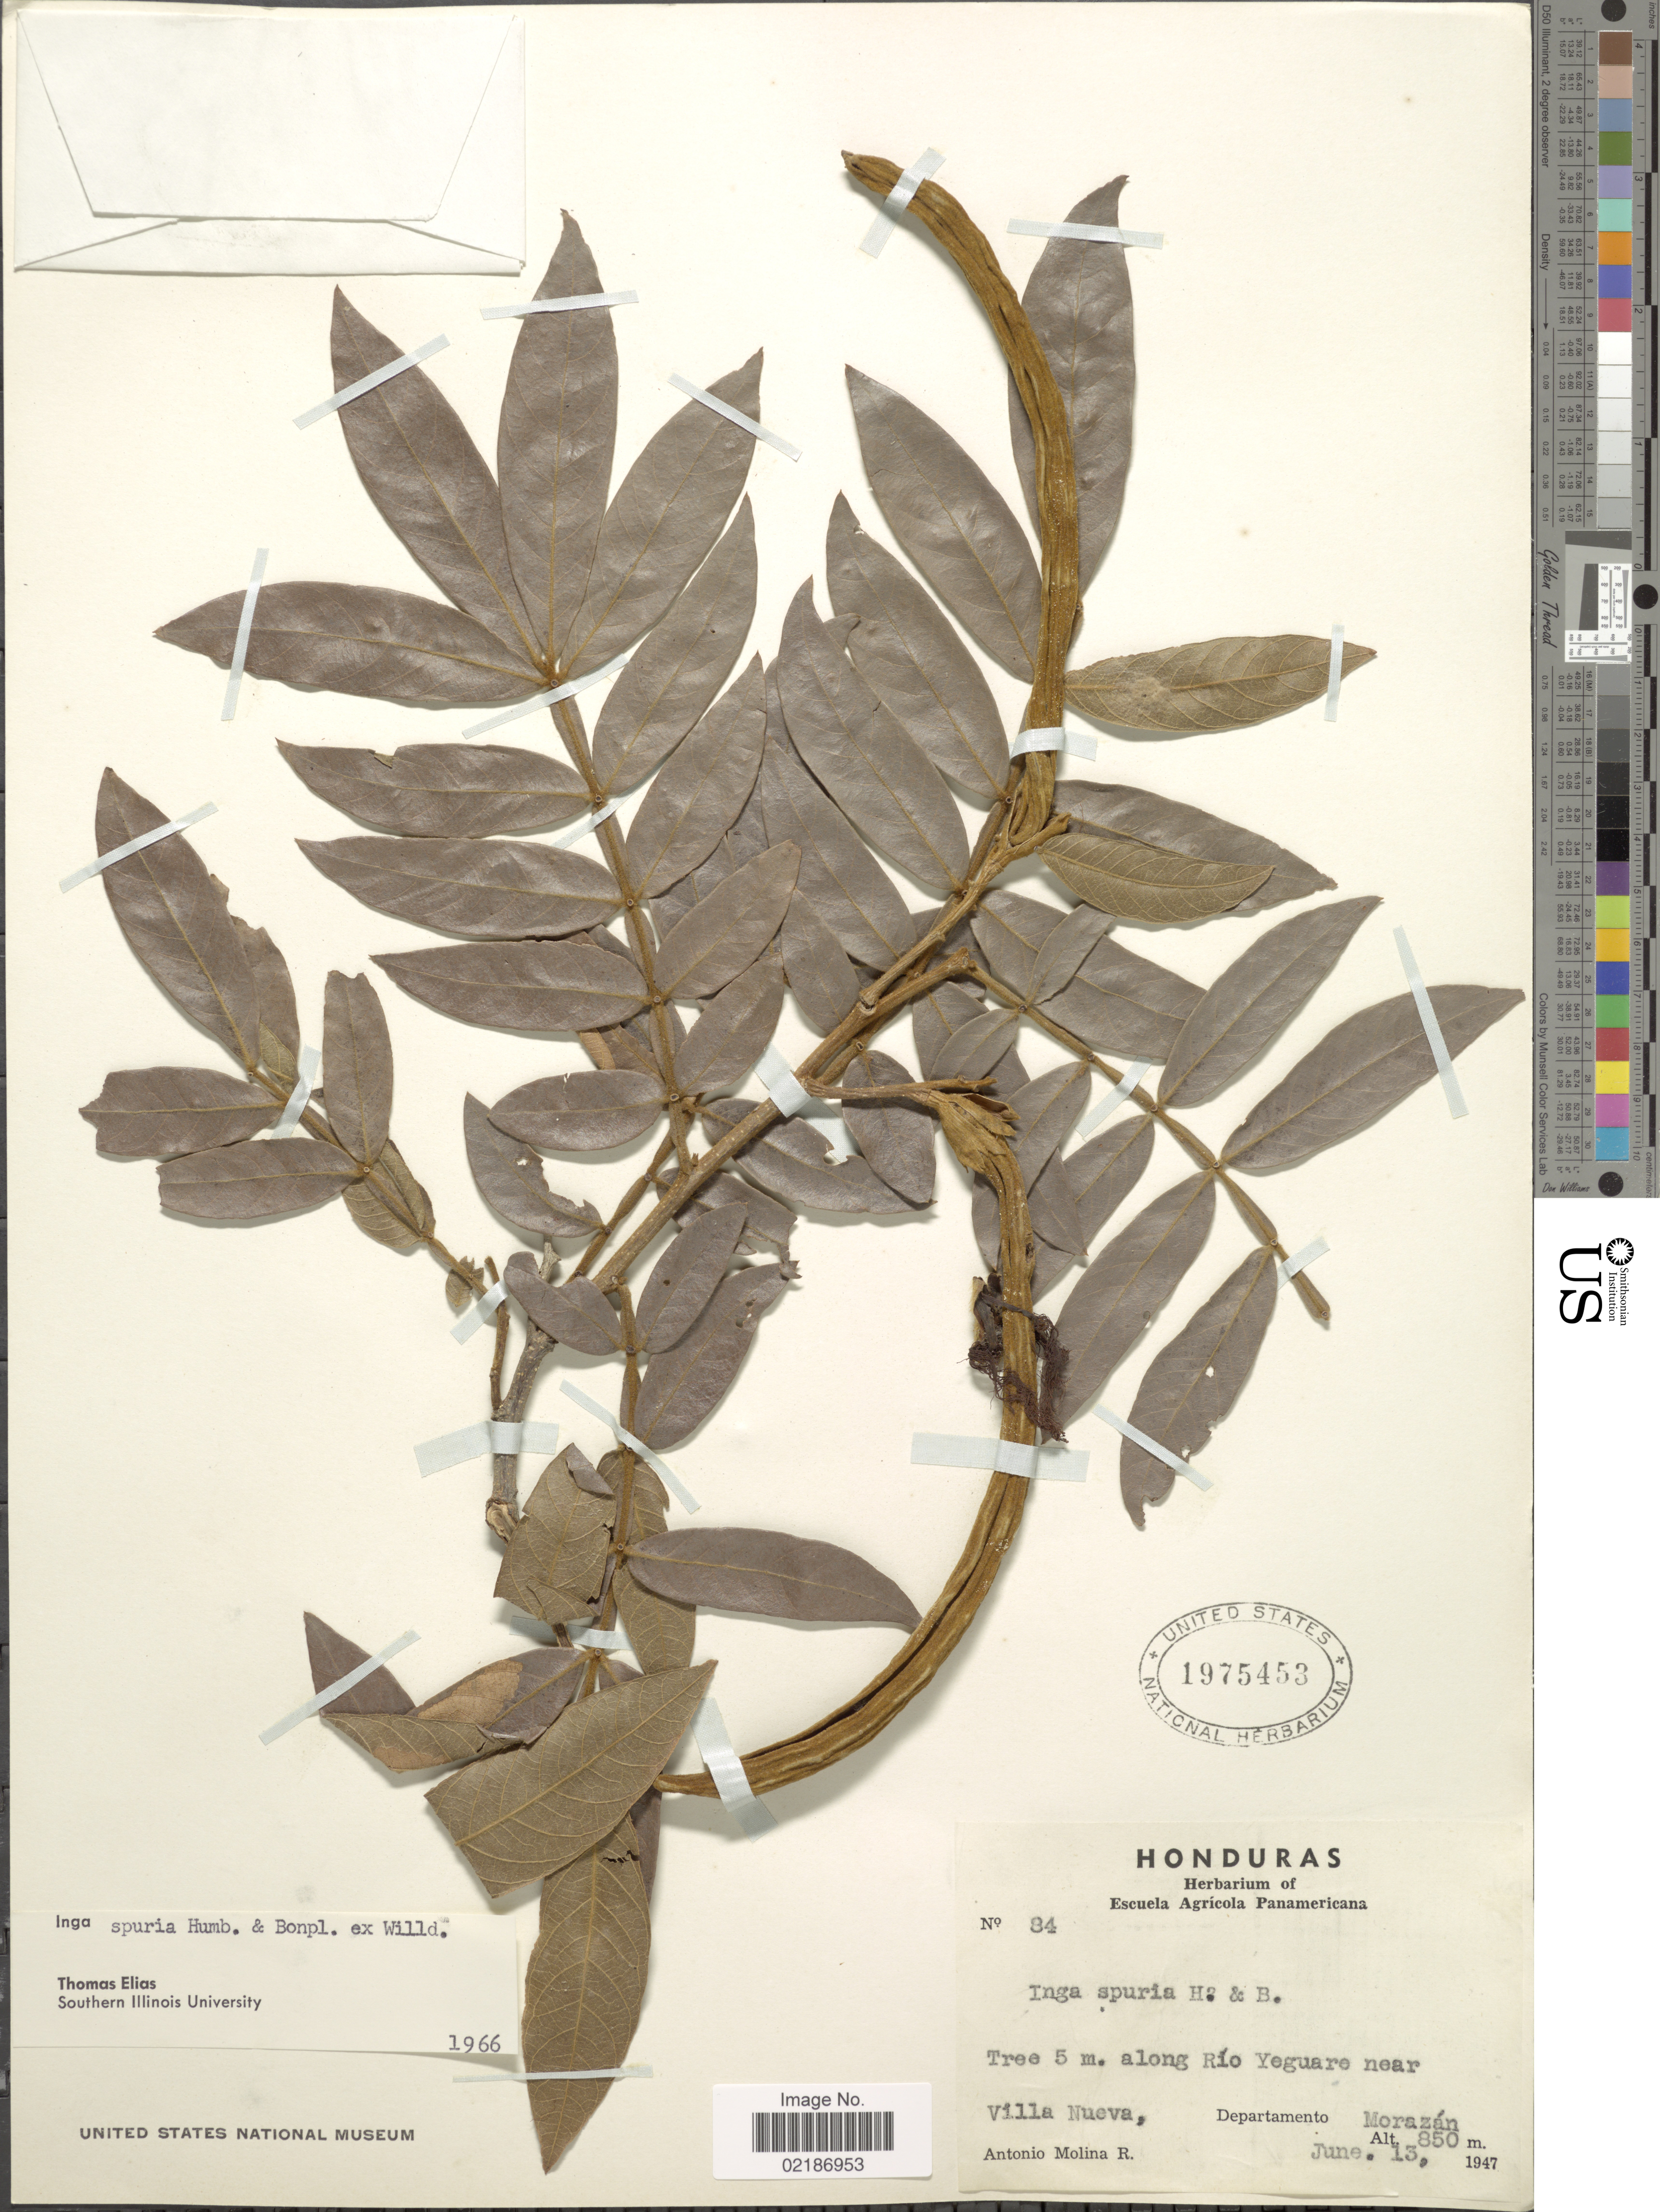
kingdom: Plantae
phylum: Tracheophyta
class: Magnoliopsida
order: Fabales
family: Fabaceae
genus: Inga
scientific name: Inga vera subsp. vera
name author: Willd.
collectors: A. Molina R.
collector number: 84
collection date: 1947-06-13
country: Honduras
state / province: Fco. Morazán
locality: Along Rio Yeguare near Villa Nueva, Departamento Morazan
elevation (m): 850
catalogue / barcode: US 1975453